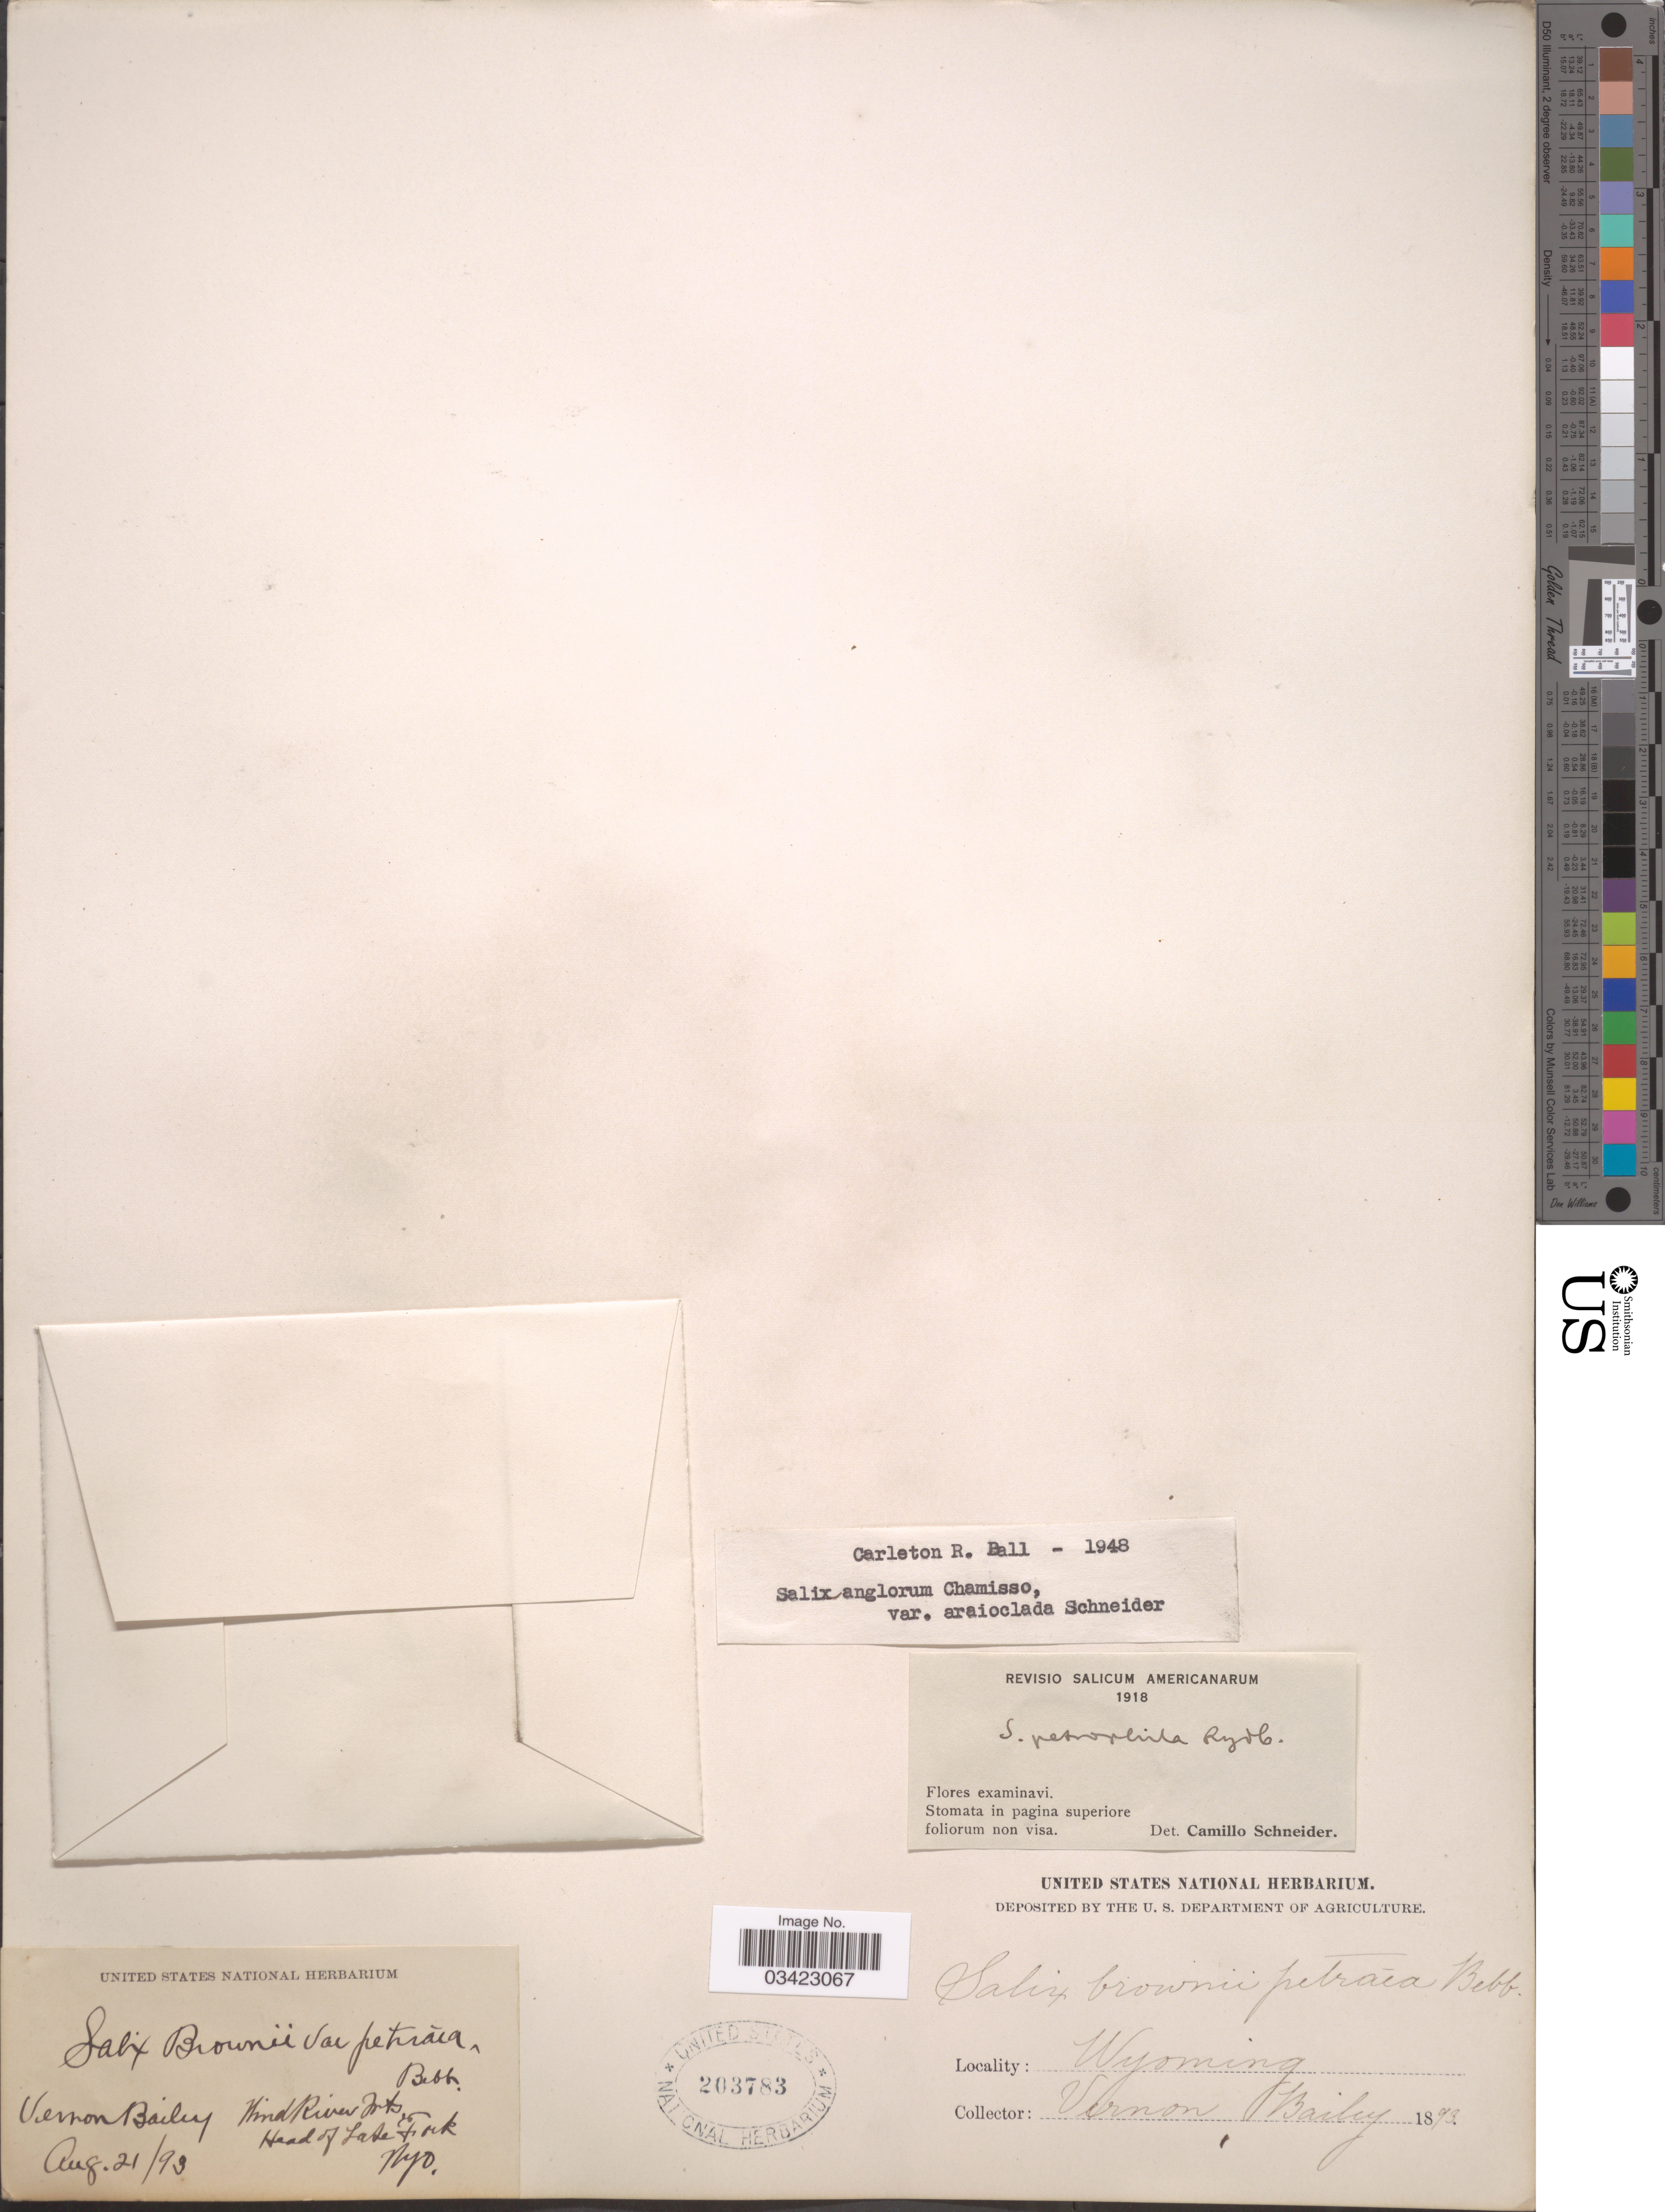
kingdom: Plantae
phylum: Tracheophyta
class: Magnoliopsida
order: Malpighiales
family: Salicaceae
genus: Salix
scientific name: Salix anglorum var. araioclada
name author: C.K. Schneid.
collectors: V. O. Bailey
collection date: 1893-08-21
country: United States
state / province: Wyoming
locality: Wind River Mts. Head of Lake Fork.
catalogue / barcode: US 203783